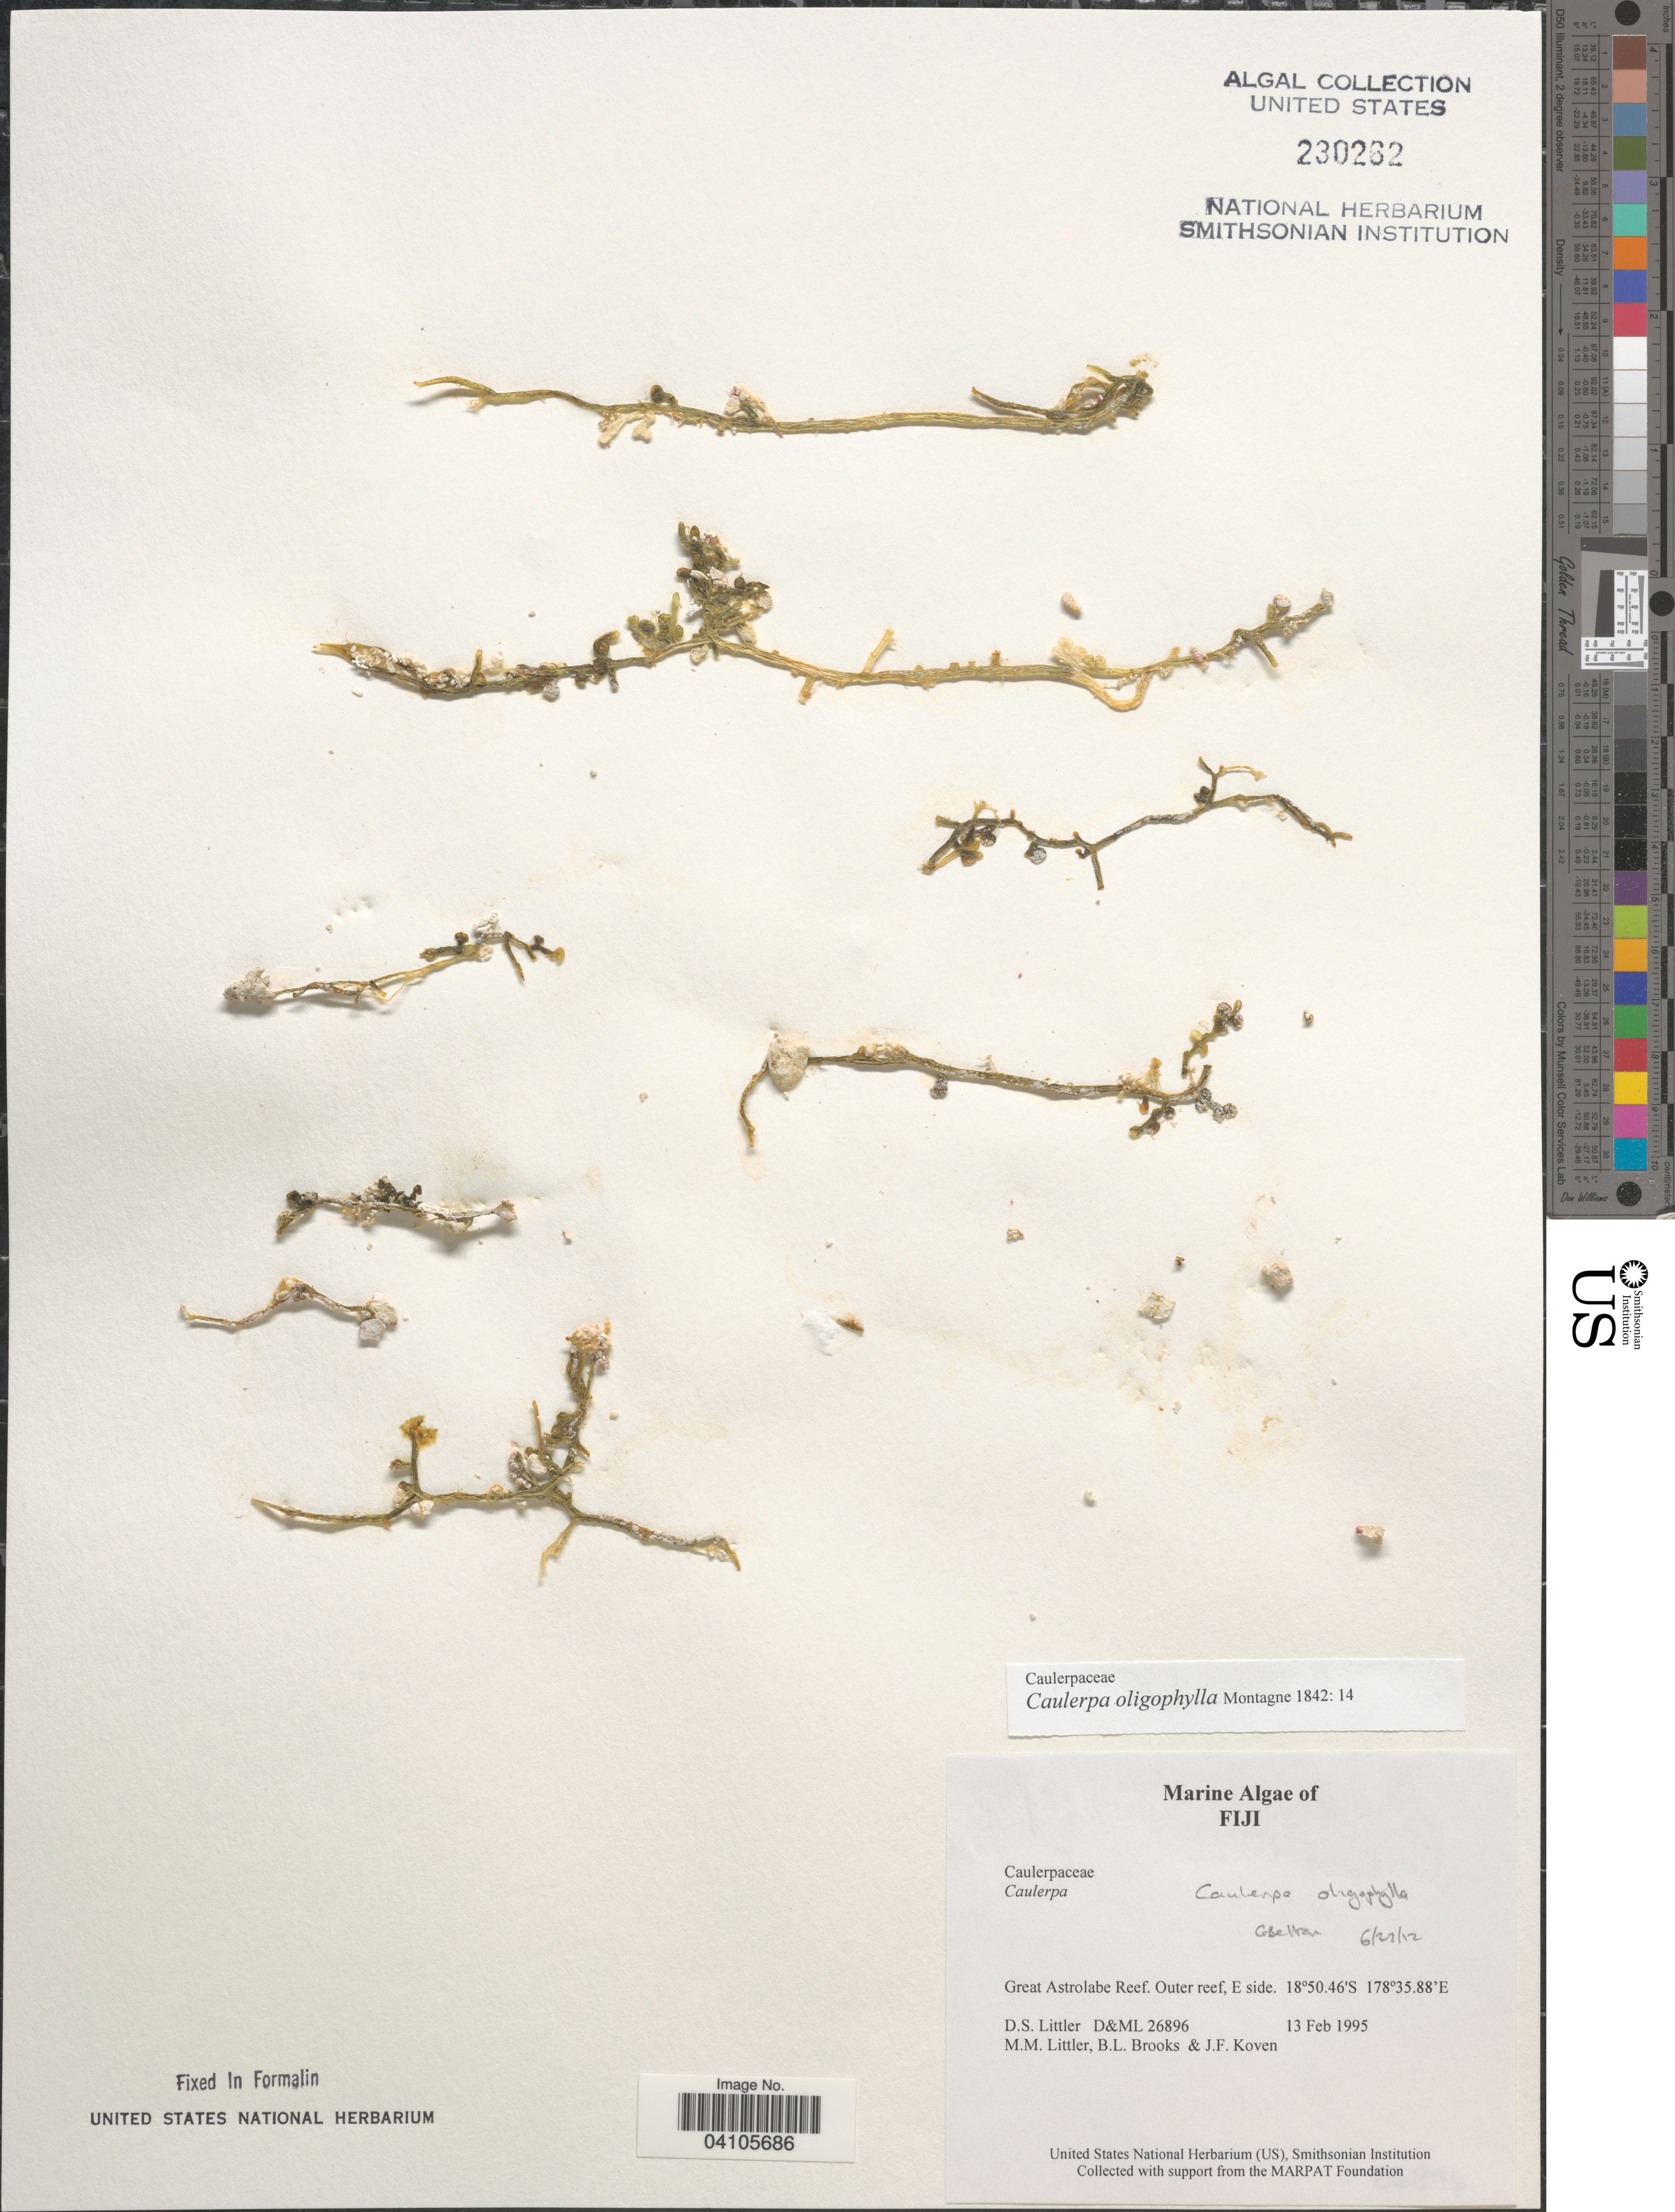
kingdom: Plantae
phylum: Chlorophyta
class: Ulvophyceae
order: Bryopsidales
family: Caulerpaceae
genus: Caulerpa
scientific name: Caulerpa oligophylla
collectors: D. S. Littler, B. Brooks & J. Koven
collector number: D&ML 26896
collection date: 1995-02-13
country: Fiji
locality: Great Astrolabe Reef. Outer reef, E side.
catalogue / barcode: US 230262